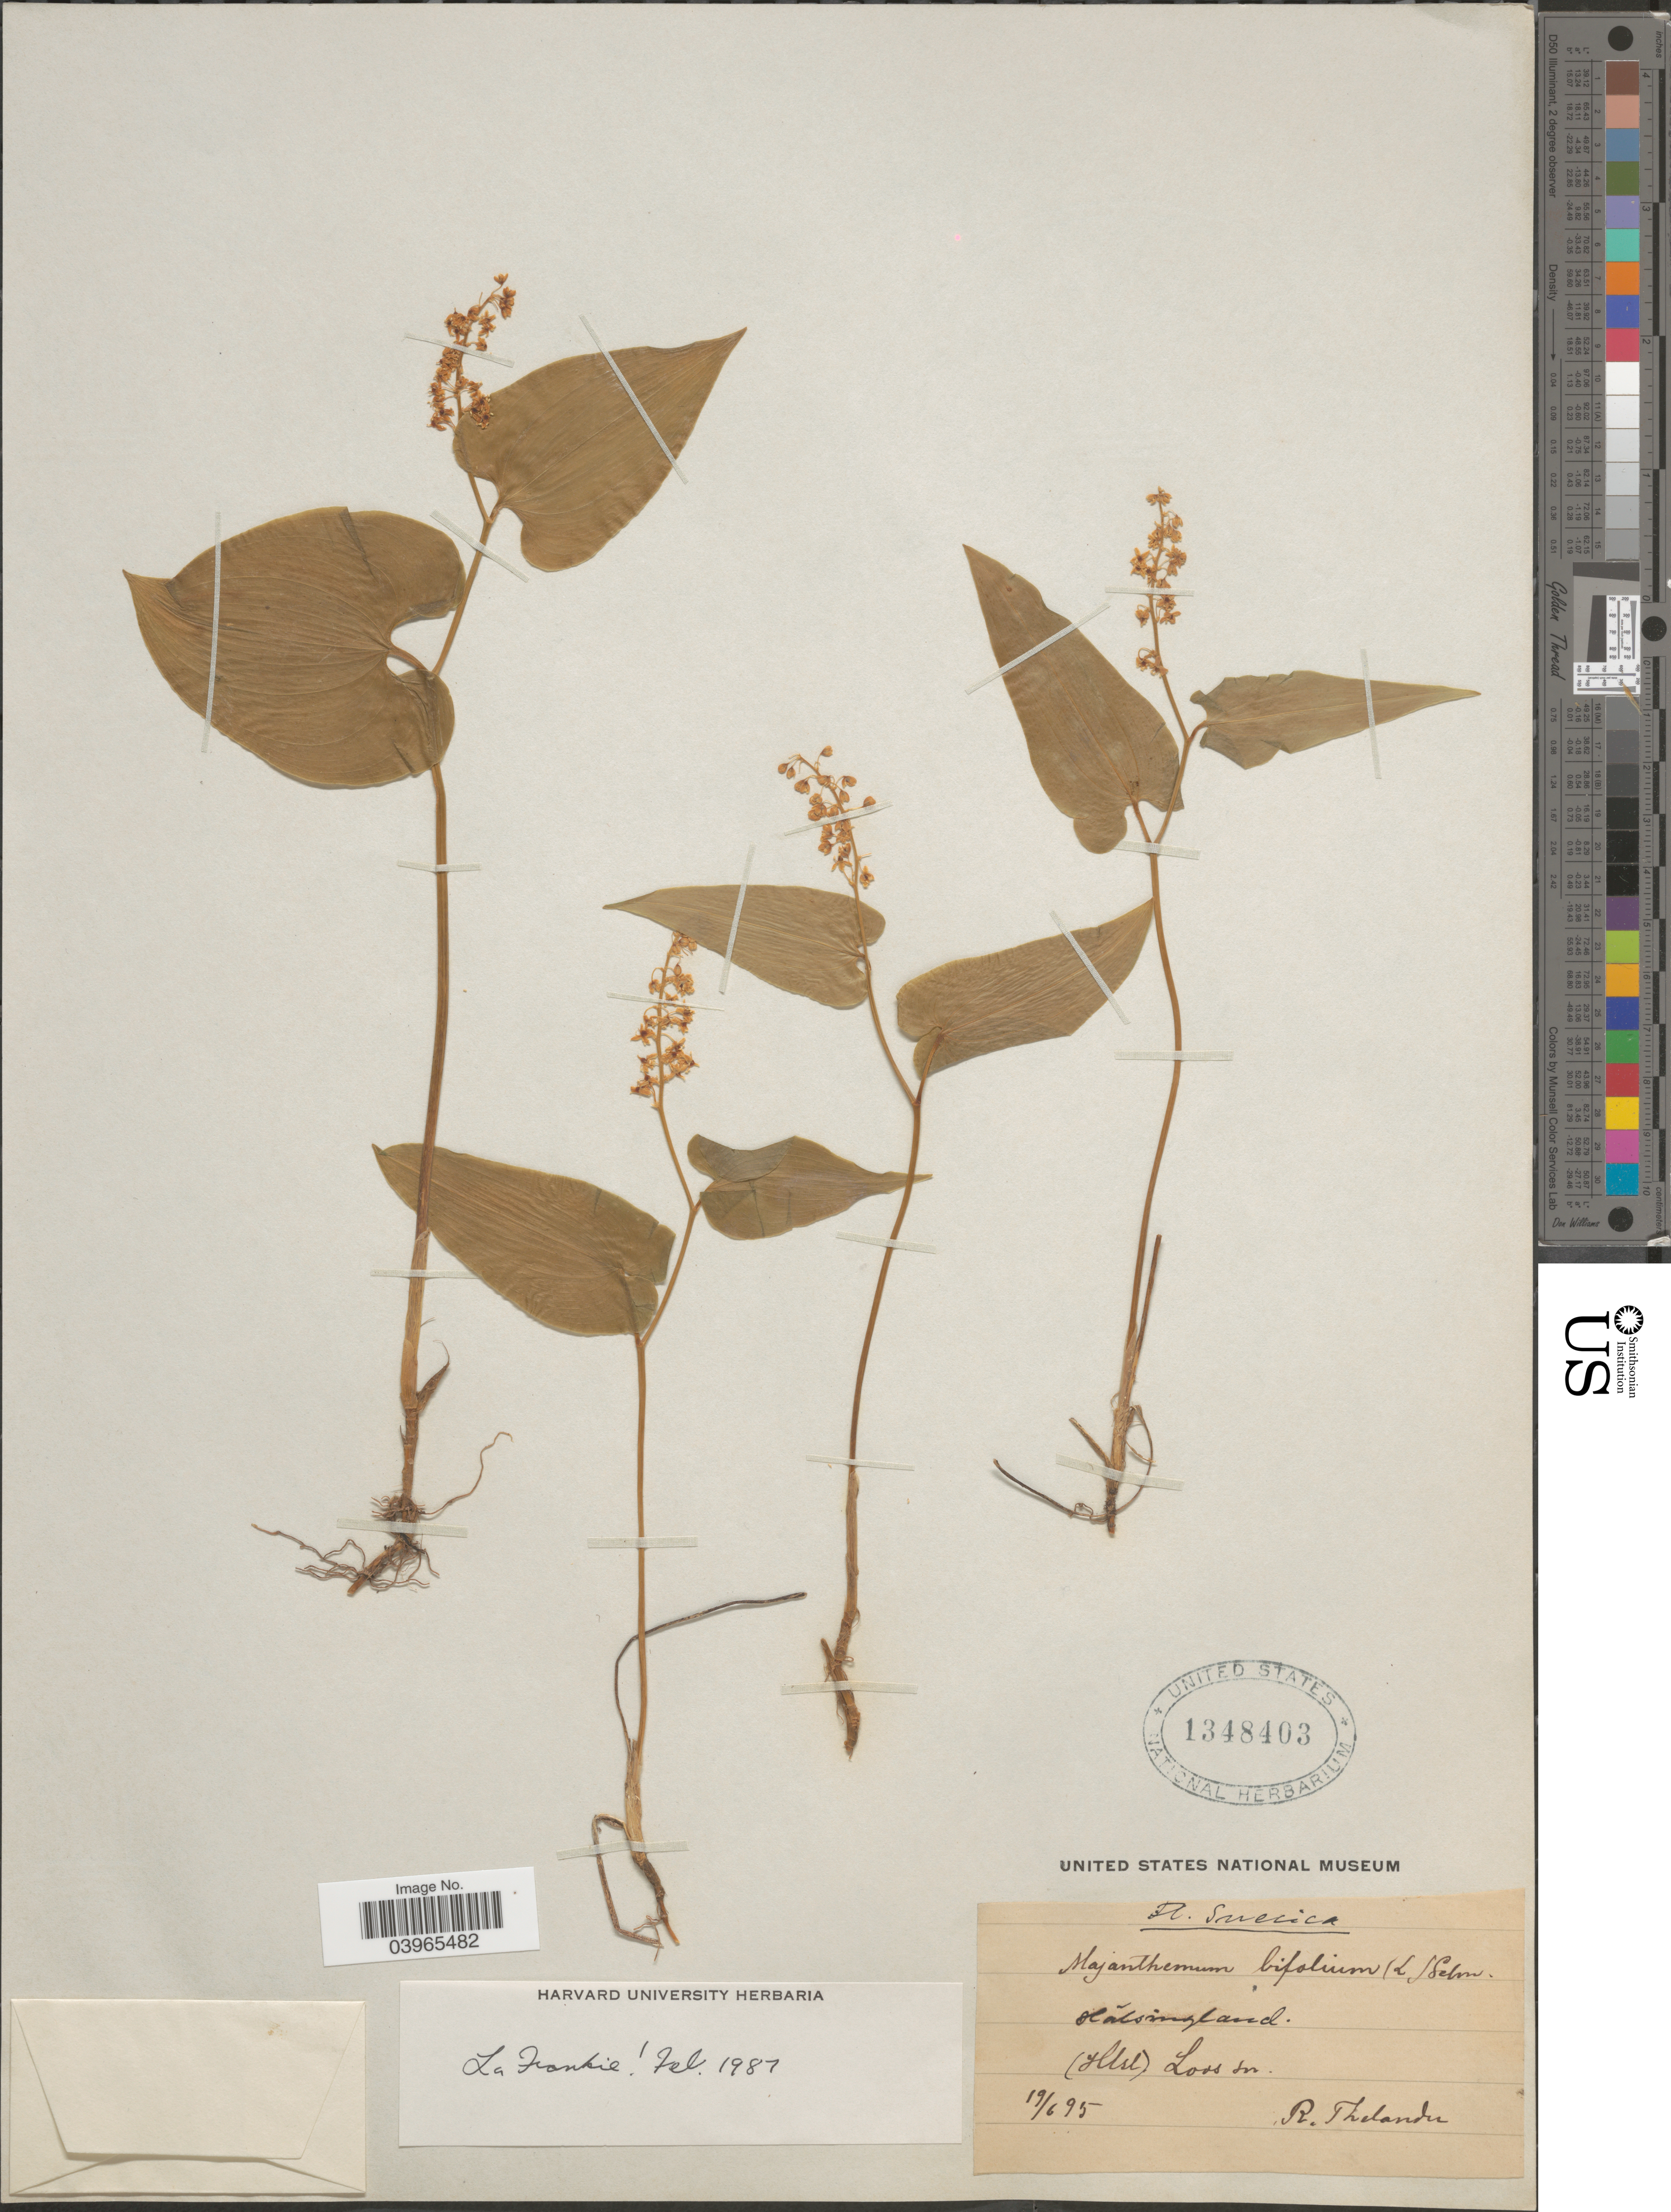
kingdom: Plantae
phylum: Tracheophyta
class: Liliopsida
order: Asparagales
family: Asparagaceae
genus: Maianthemum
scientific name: Maianthemum bifolium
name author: (L.) F.W. Schmidt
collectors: R. Thelander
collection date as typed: Transcribed d/m/y: 19/6/95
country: Sweden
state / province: Gavleborg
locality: Suecica. Hãlsingland. (Hlsl) Loos sn.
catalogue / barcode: US 1348403